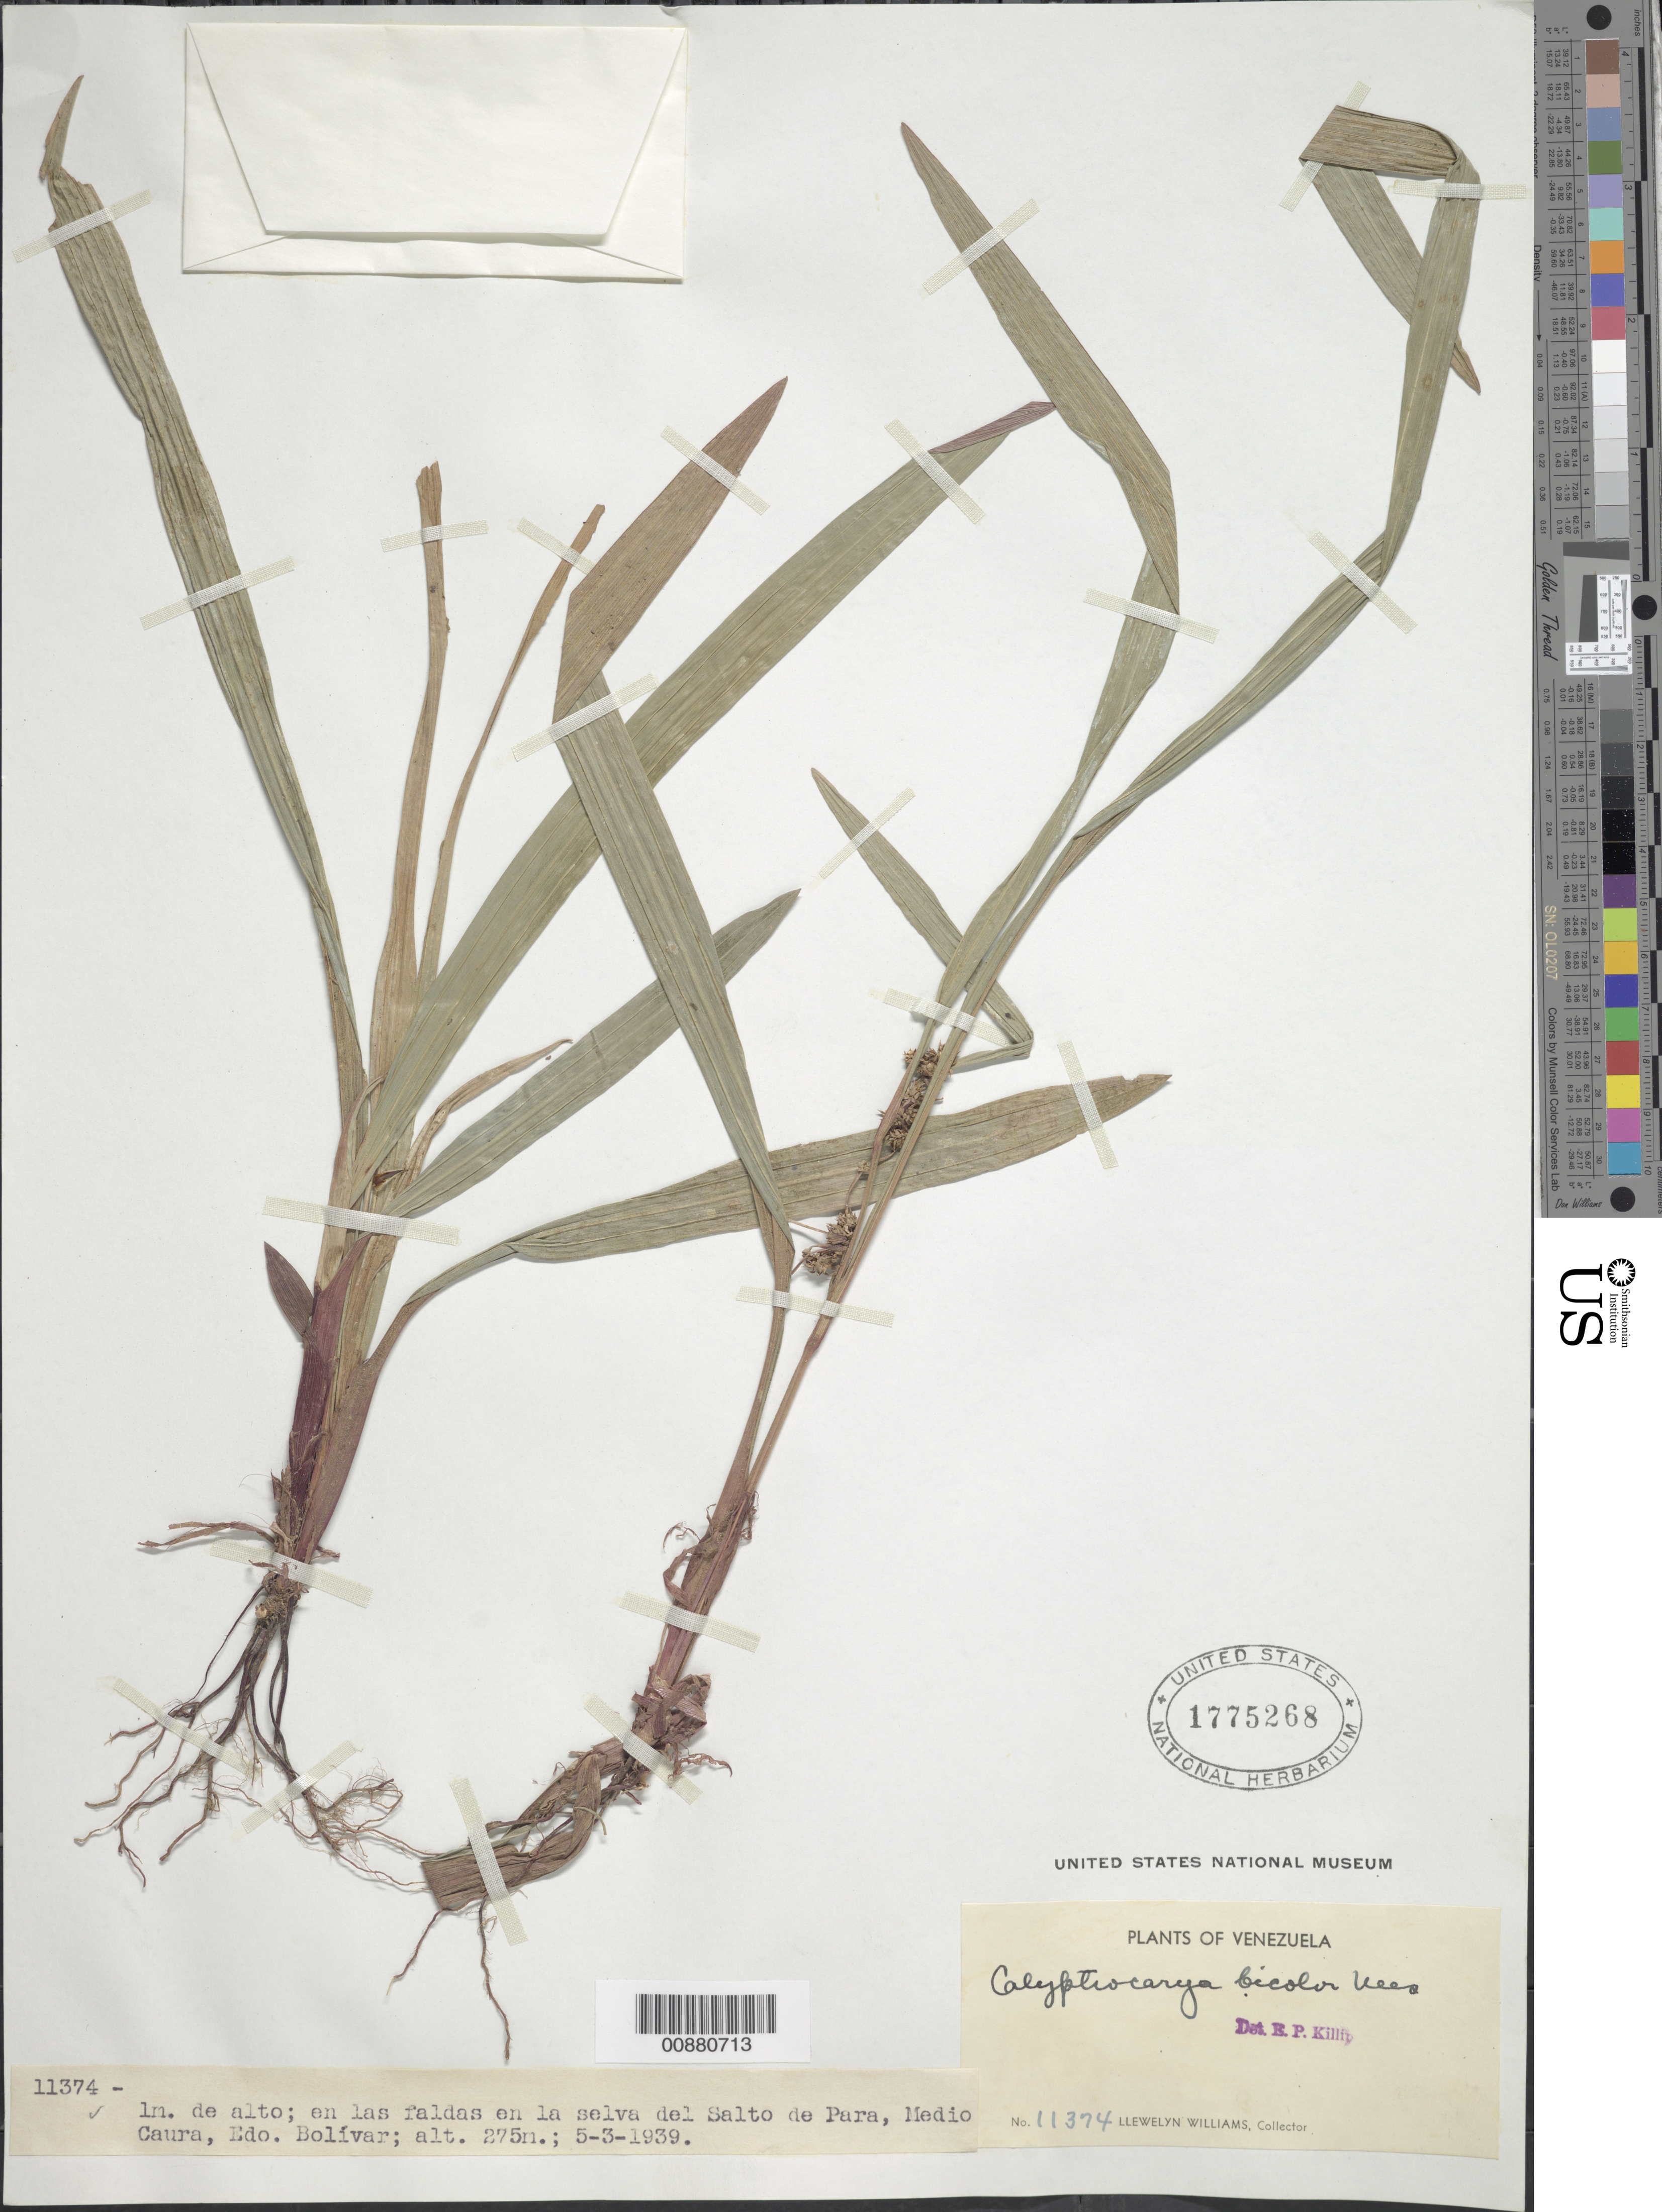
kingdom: Plantae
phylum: Tracheophyta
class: Liliopsida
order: Poales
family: Cyperaceae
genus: Calyptrocarya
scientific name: Calyptrocarya bicolor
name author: (H. Pfeiff.) T. Koyama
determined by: Killip, Ellsworth P.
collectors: Ll. Williams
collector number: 11374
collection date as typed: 5-Mar-39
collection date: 1939-03-05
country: Venezuela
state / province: Bolívar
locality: Salto de Para, Medio Caura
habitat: Faldas en la selva del salto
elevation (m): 275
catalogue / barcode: US 1775268